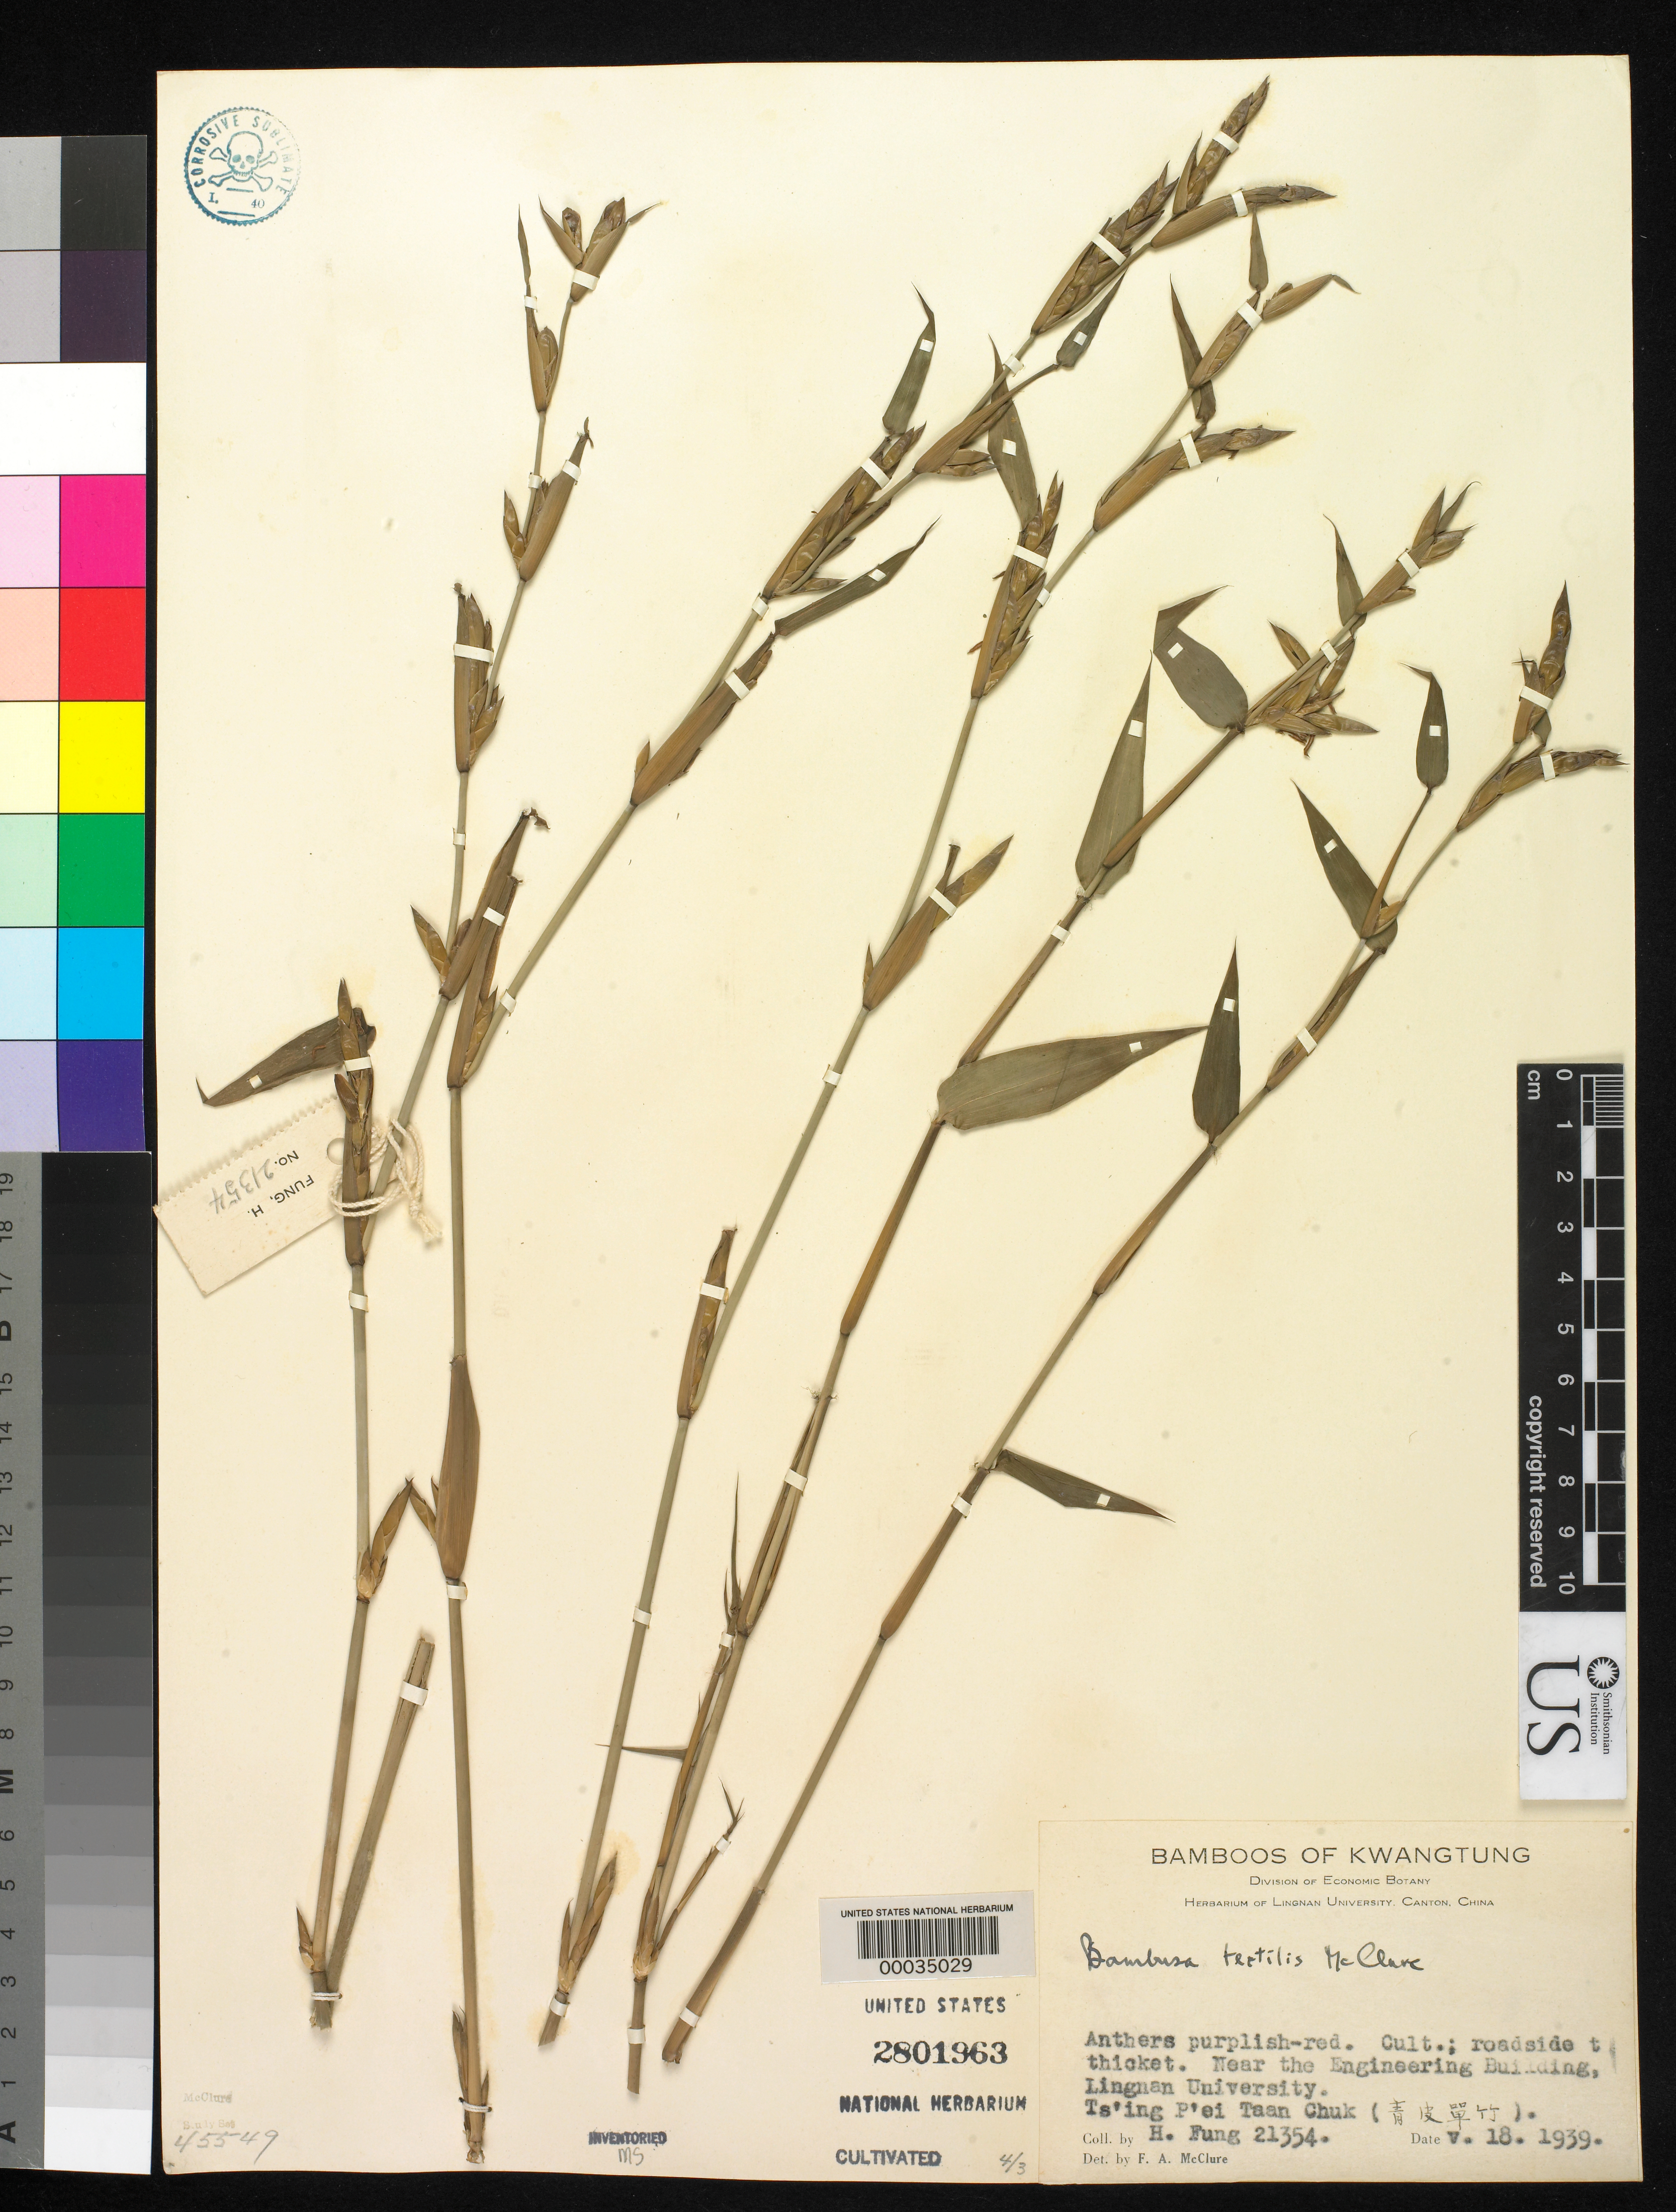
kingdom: Plantae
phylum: Tracheophyta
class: Liliopsida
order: Poales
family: Poaceae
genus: Bambusa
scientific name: Bambusa textilis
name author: McClure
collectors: H. L. Fung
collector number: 21354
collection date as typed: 18 May 1939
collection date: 1939-05-18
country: China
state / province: Guangdong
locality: Lingnan university campus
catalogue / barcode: US 2801963